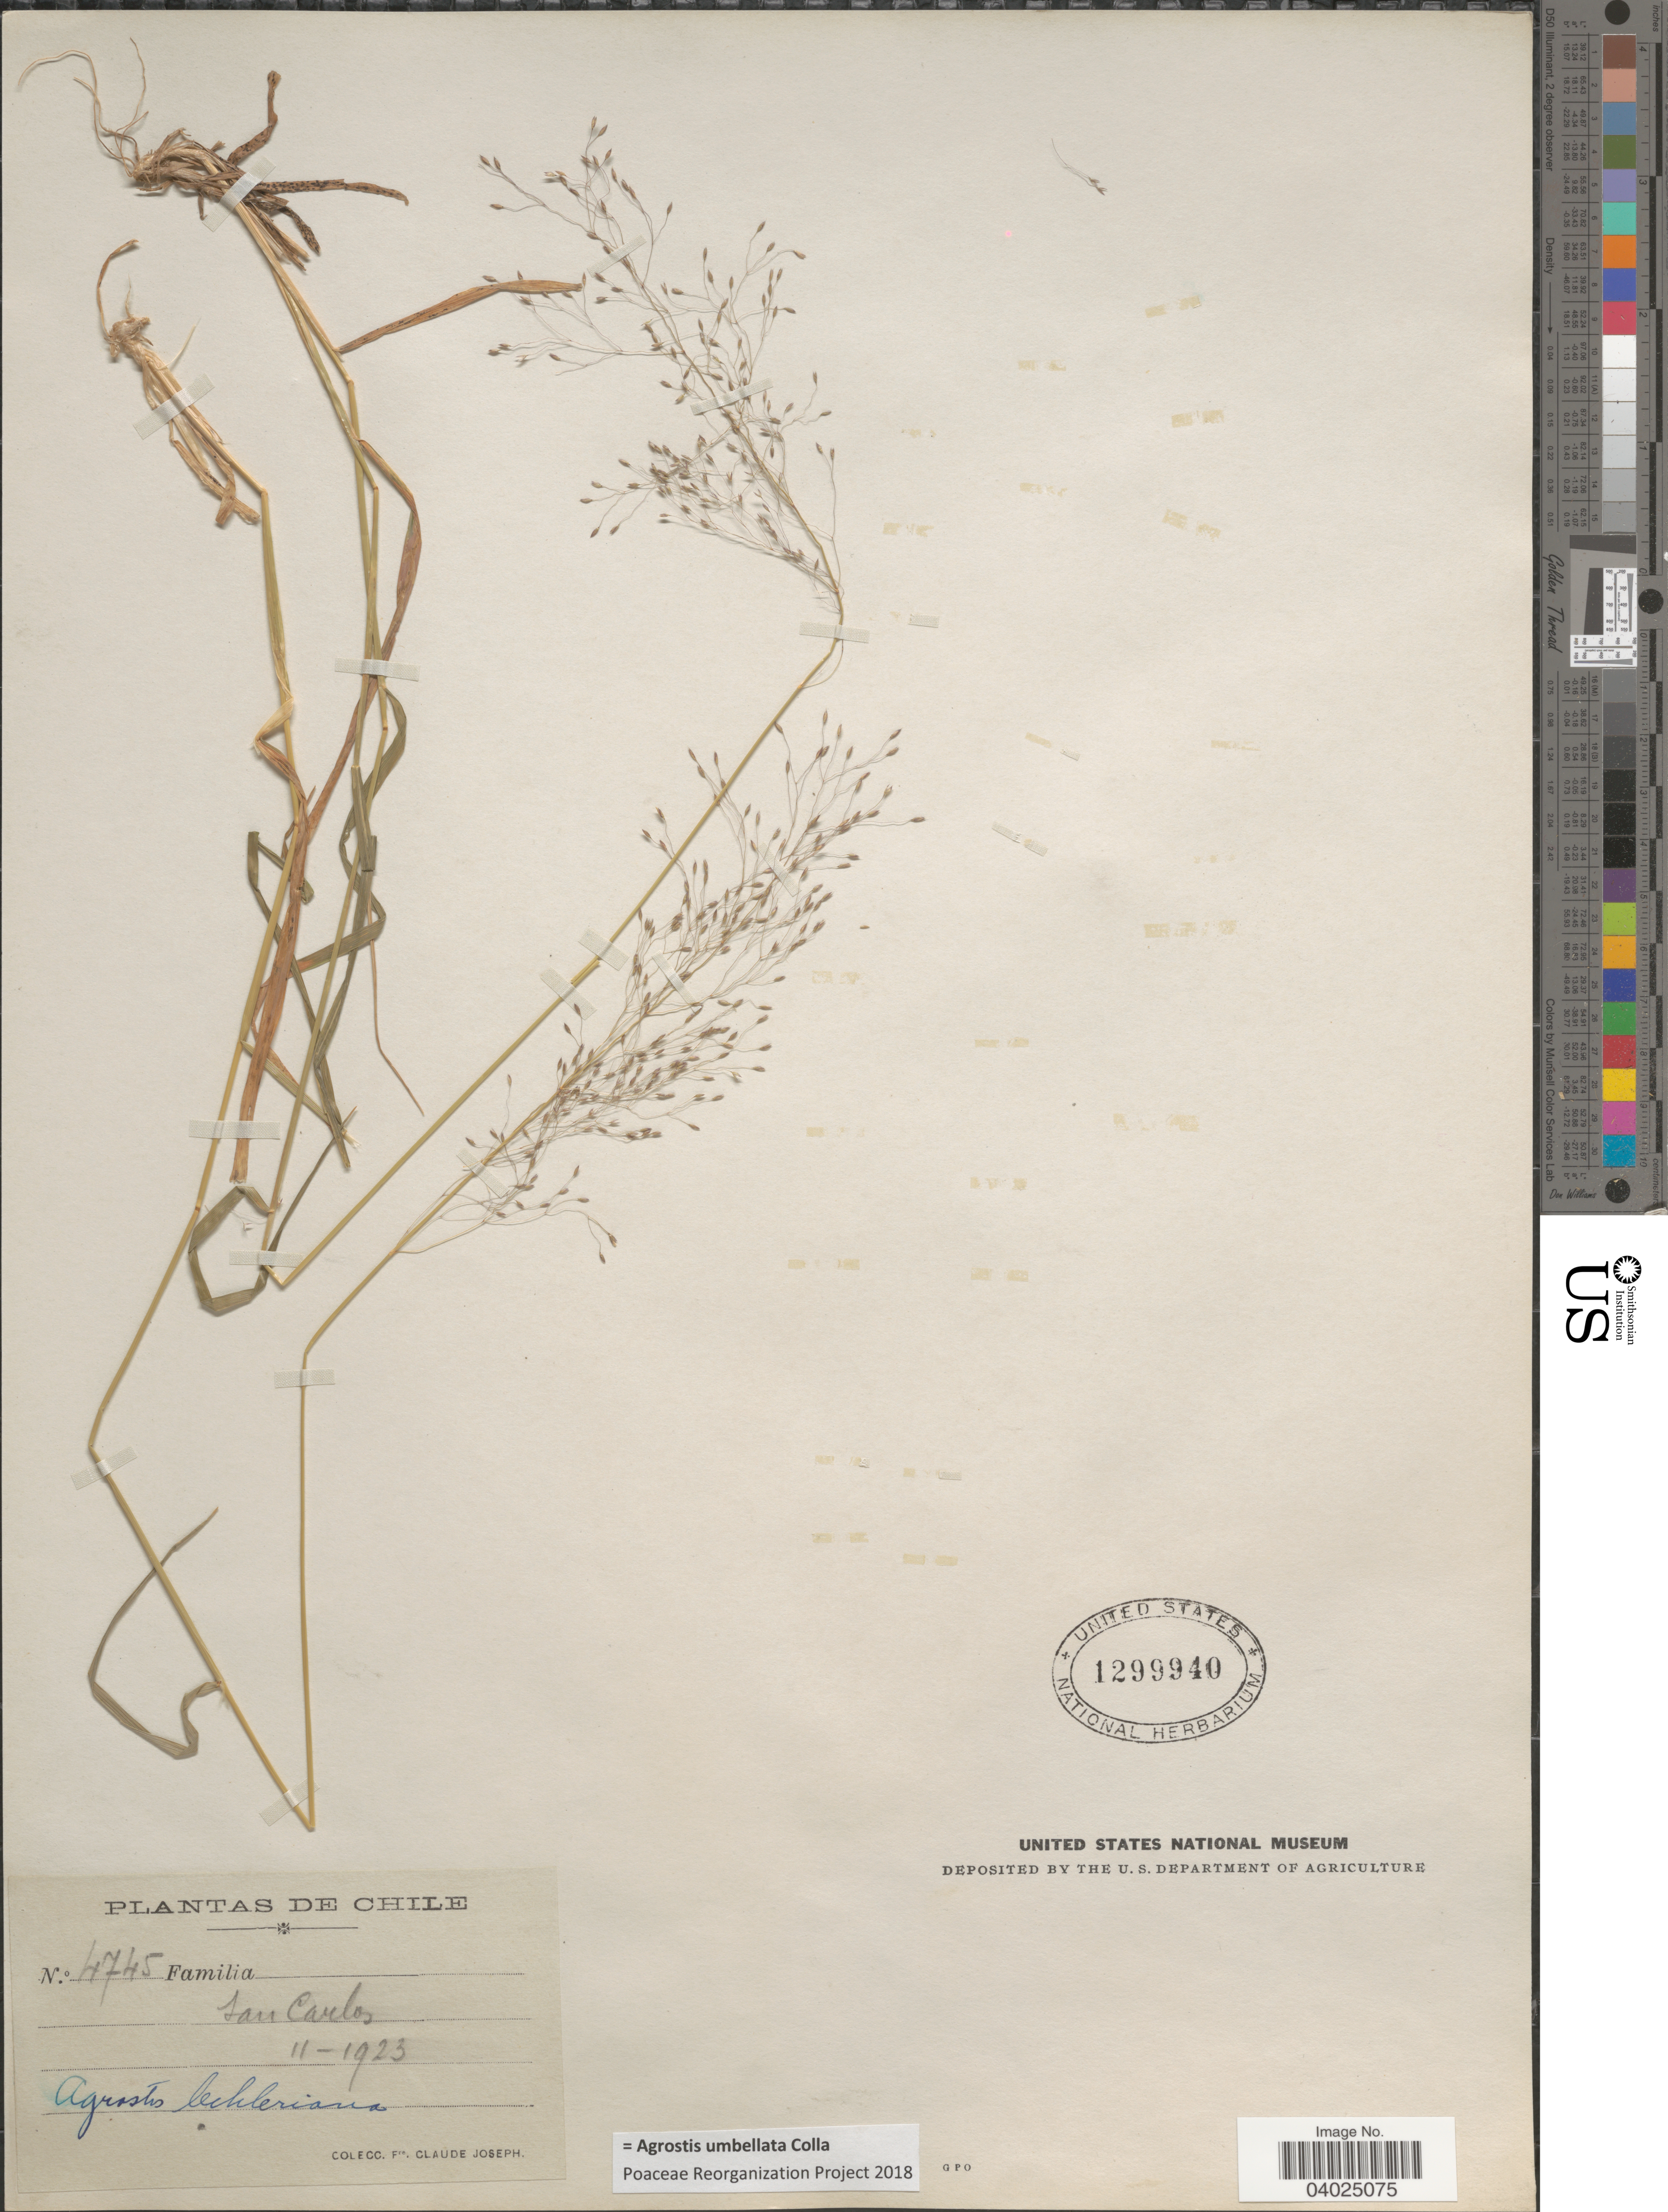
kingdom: Plantae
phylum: Tracheophyta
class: Liliopsida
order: Poales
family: Poaceae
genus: Agrostis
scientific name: Agrostis umbellata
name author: Colla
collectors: Bro. Claude-Joseph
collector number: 4745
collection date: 1923-02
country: Chile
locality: San Carlos.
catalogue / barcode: US 1299940